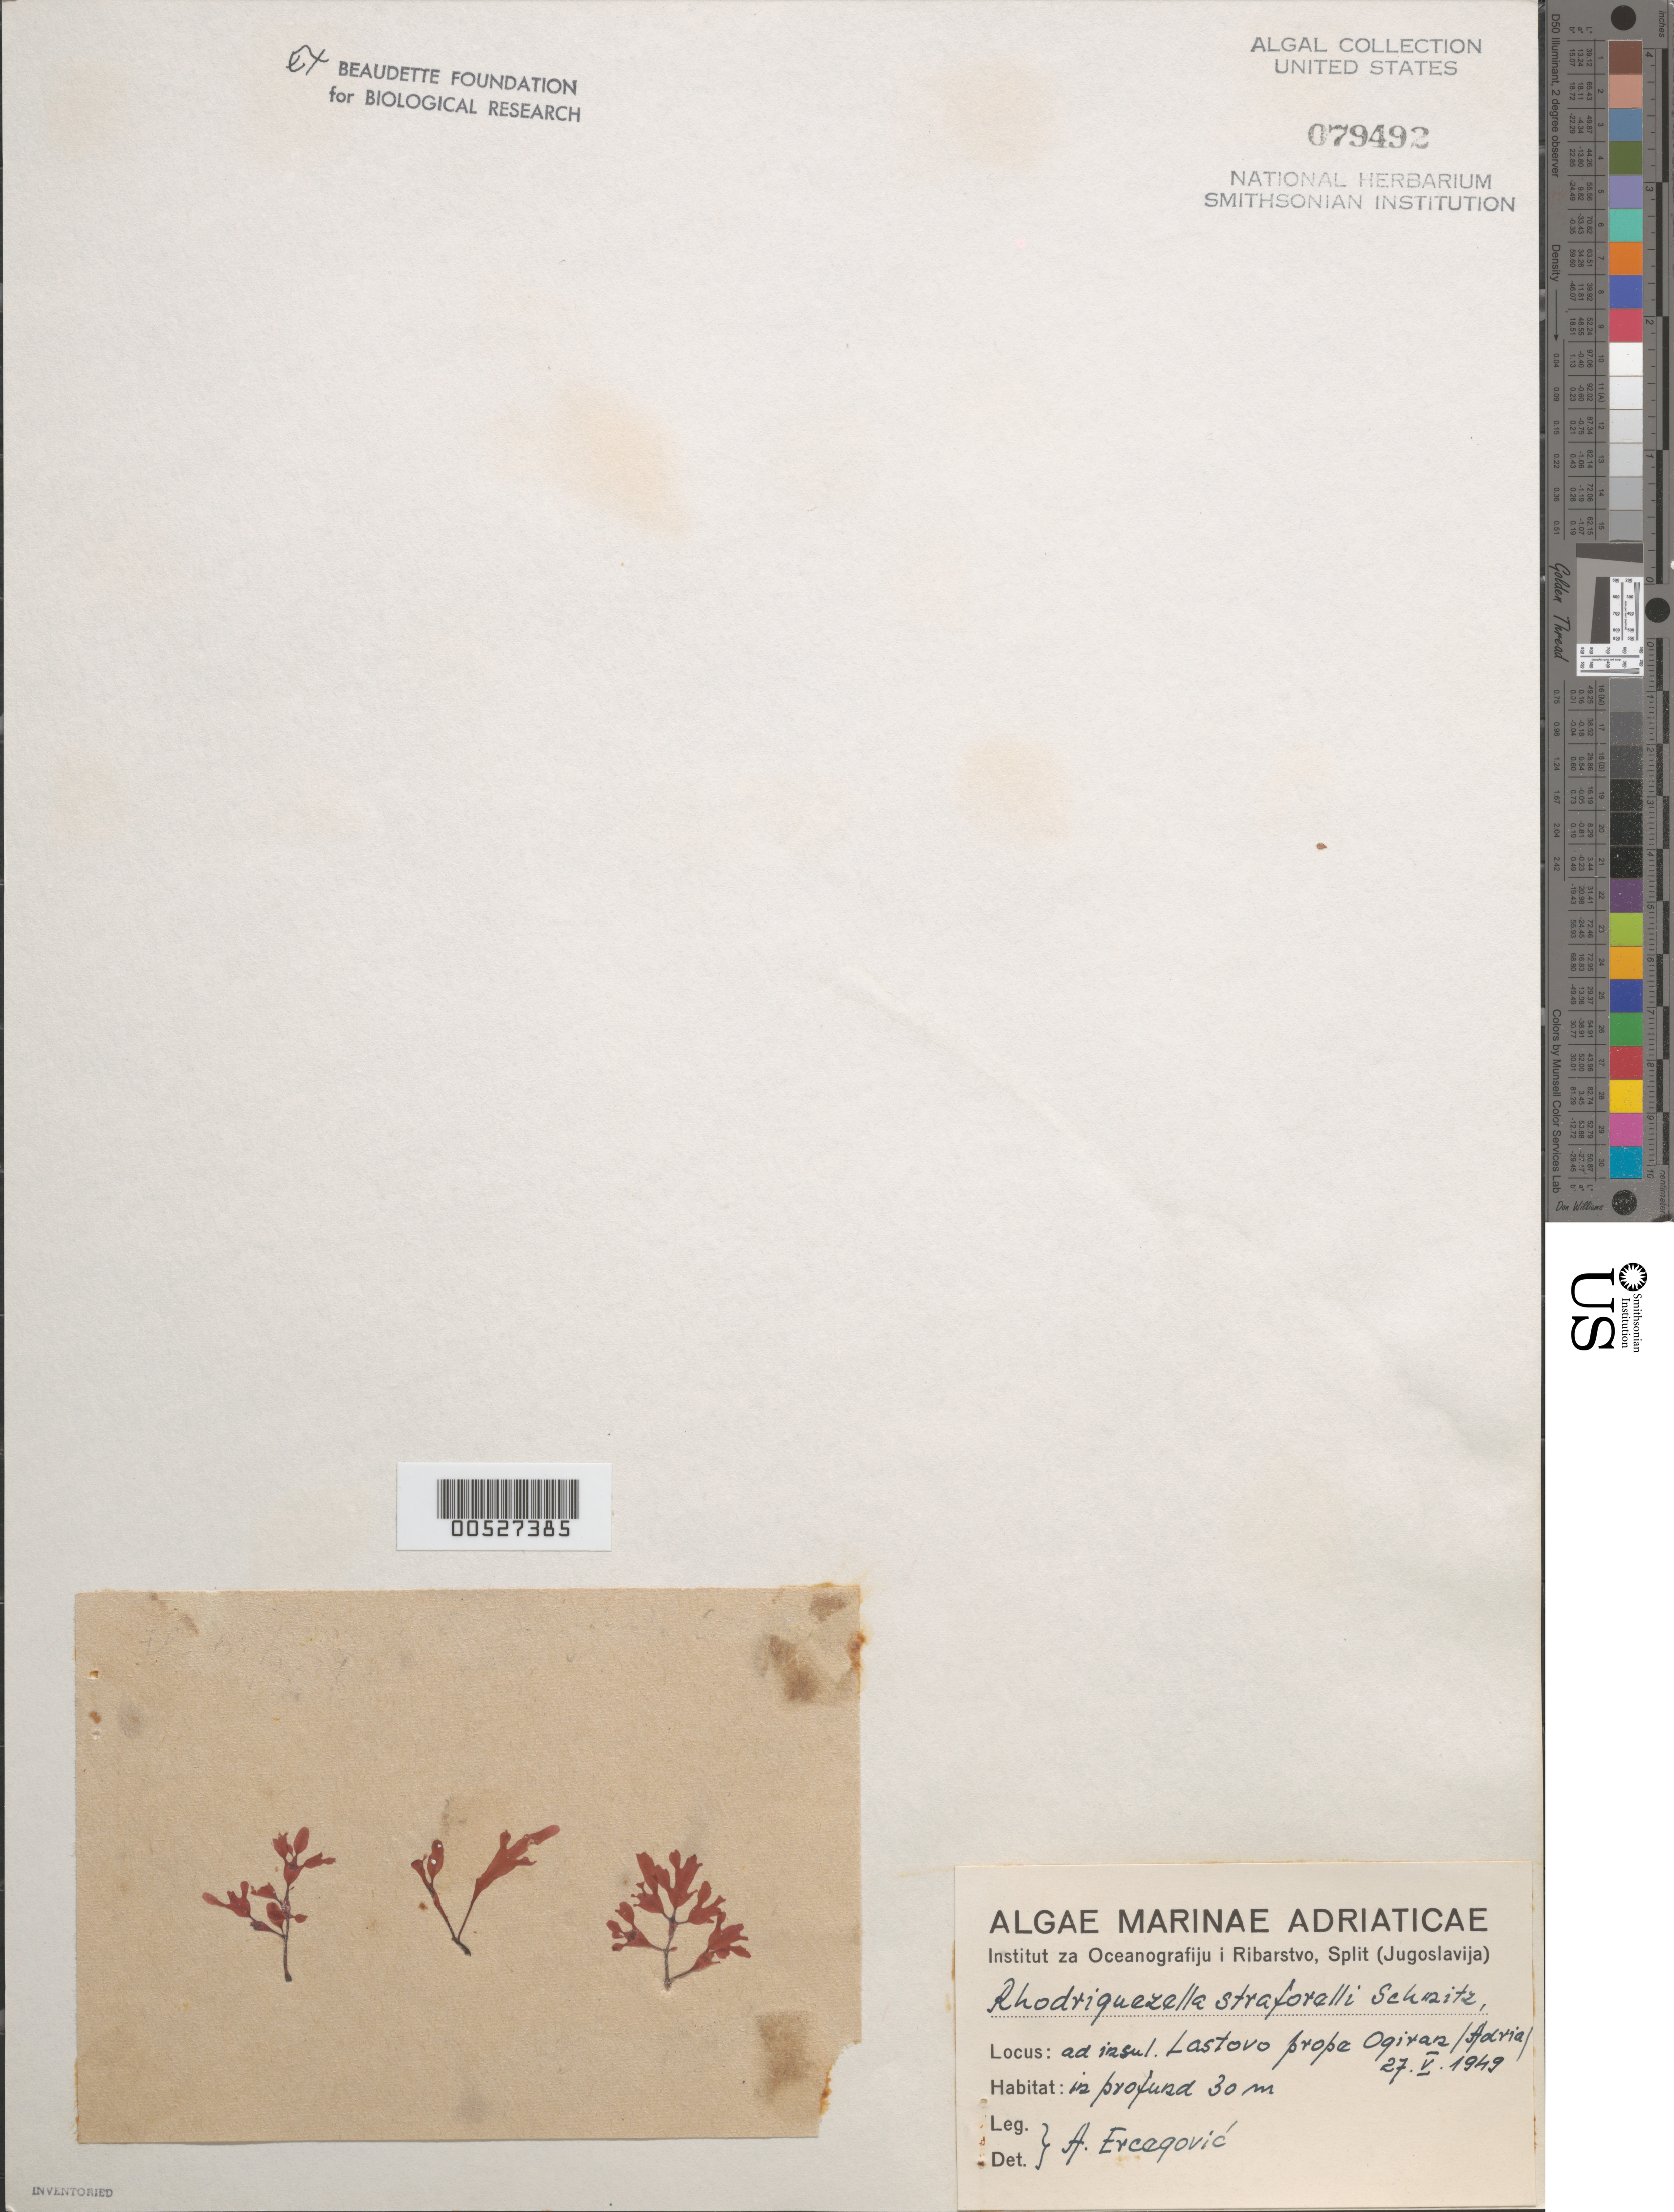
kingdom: Plantae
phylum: Rhodophyta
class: Florideophyceae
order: Ceramiales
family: Rhodomelaceae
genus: Rodriguezella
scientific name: Rodriguezella strafforelli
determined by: Ercegovic, A.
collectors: A. Ercegovic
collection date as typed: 27 May 1949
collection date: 1949-05-27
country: Croatia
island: Lastovo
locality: Near Ogitan, Adriatic Sea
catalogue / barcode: US 79492